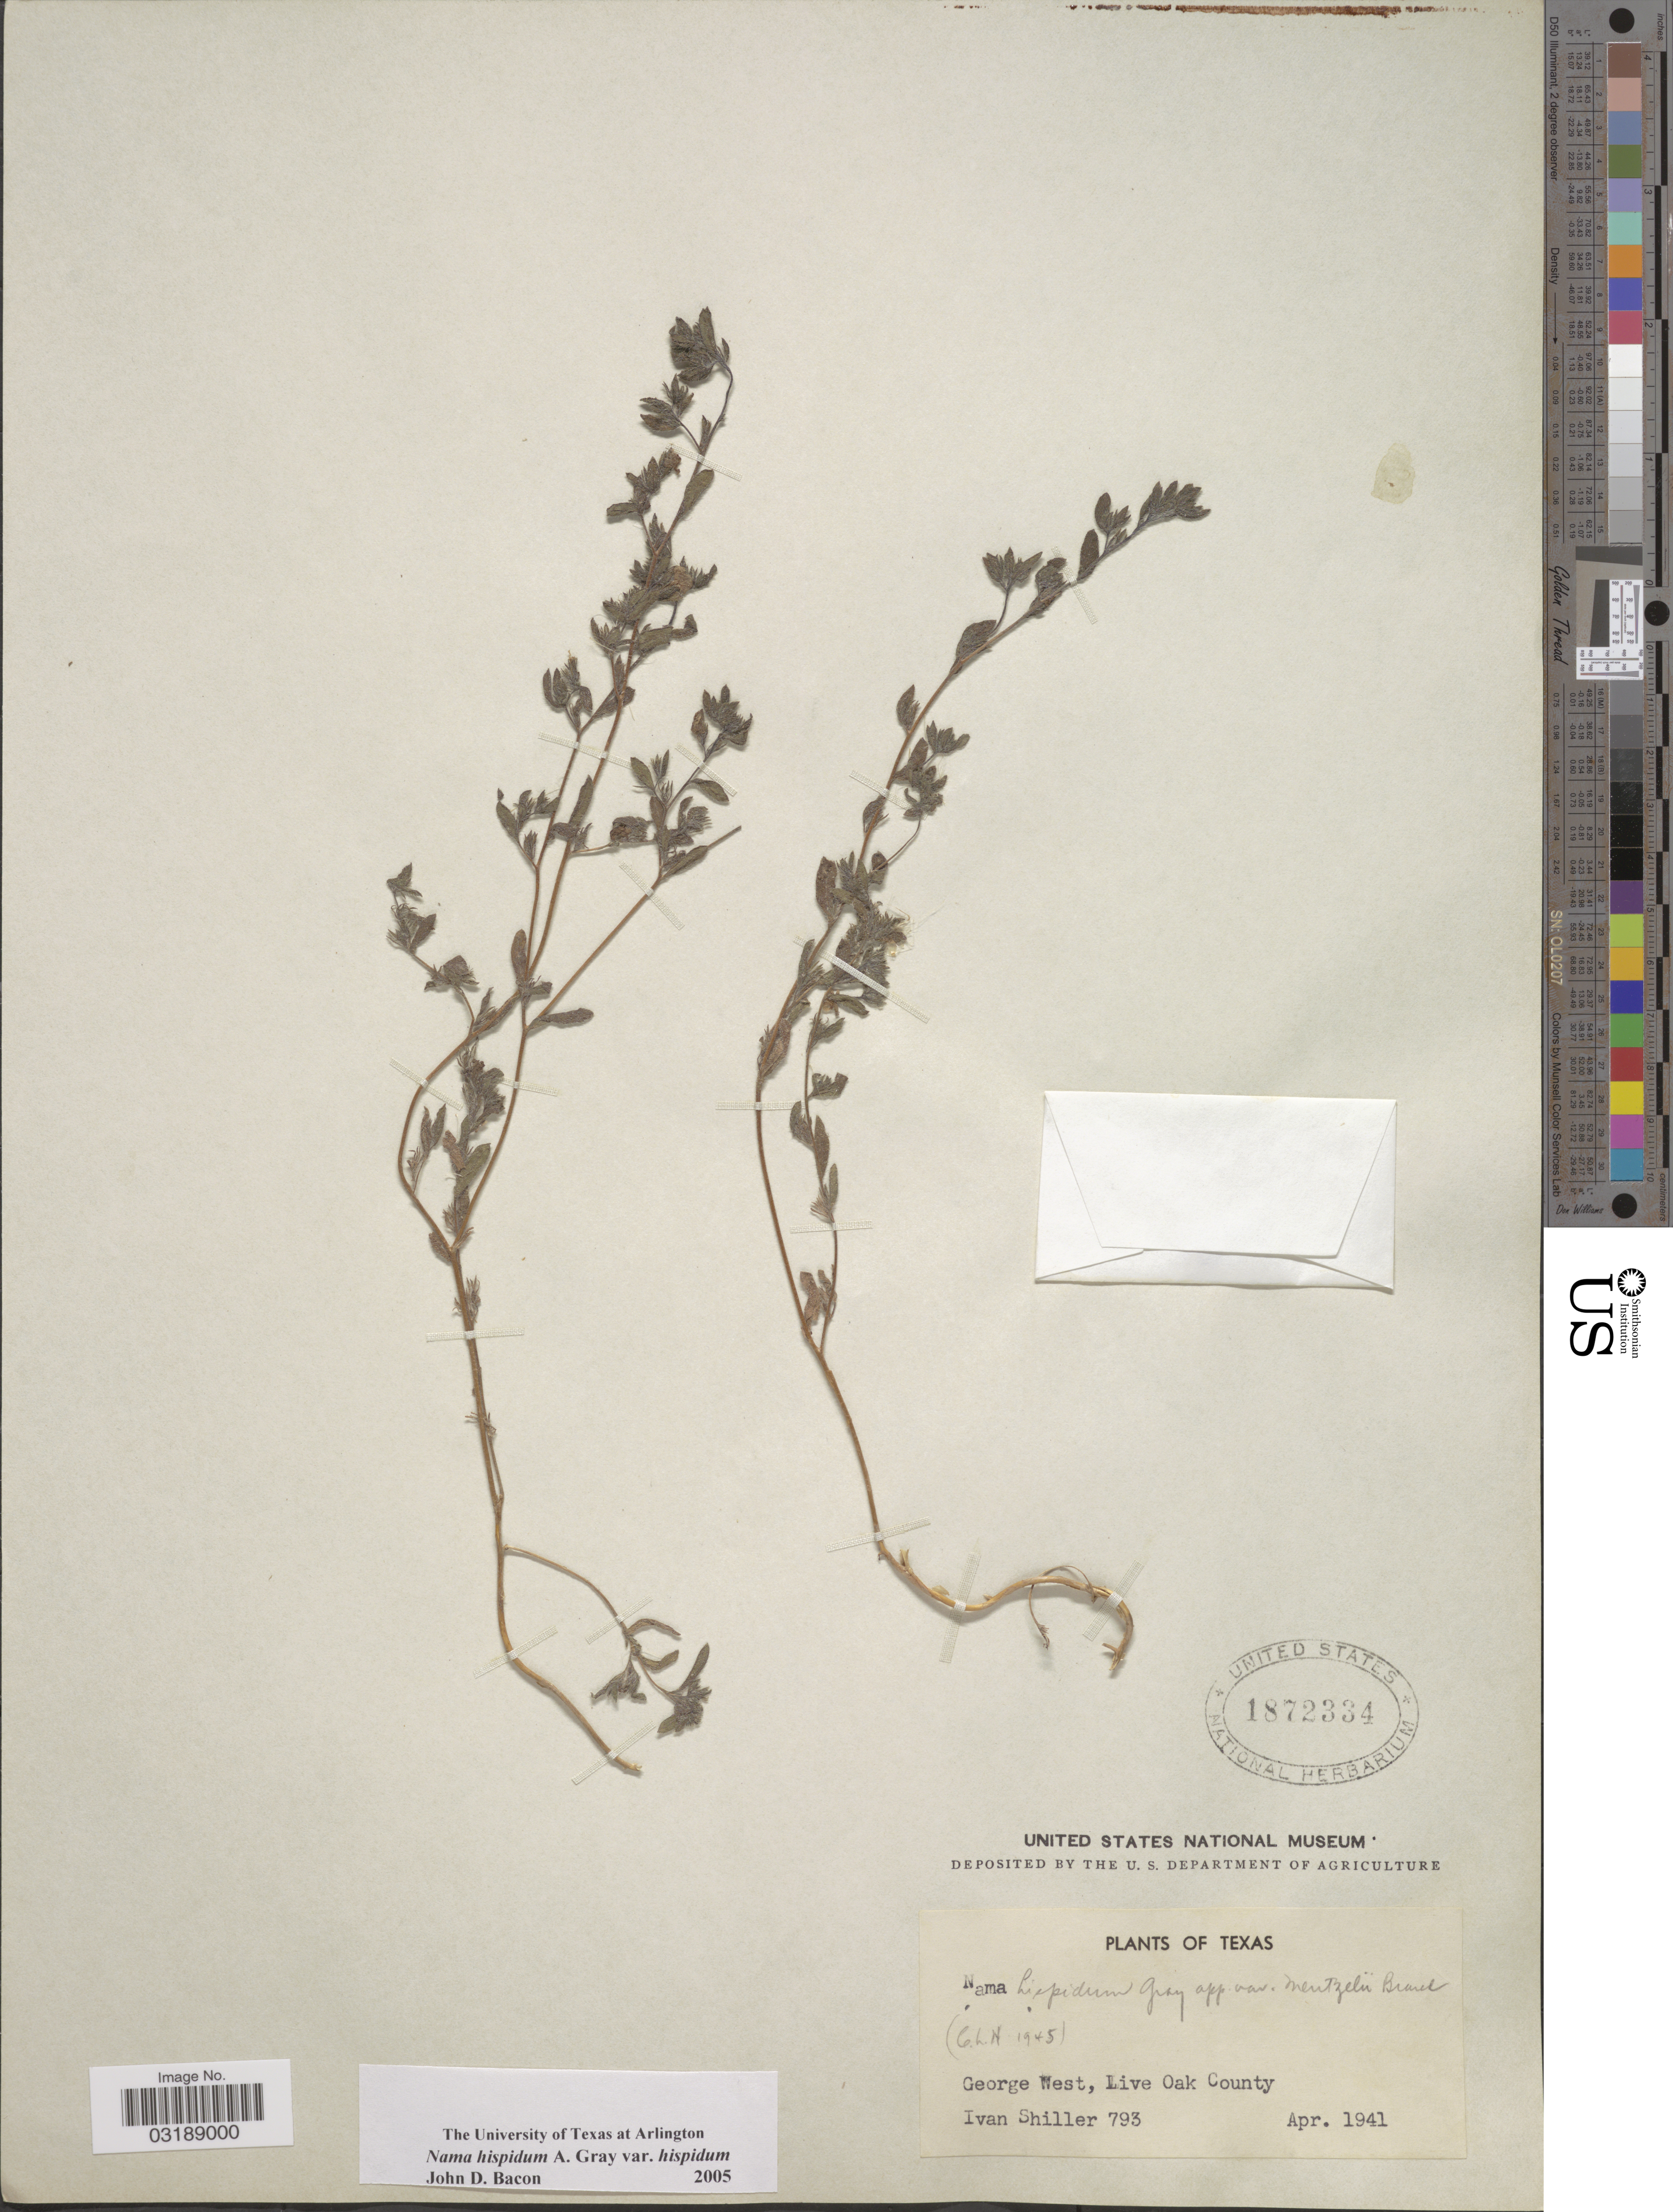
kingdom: Plantae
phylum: Tracheophyta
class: Magnoliopsida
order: Boraginales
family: Namaceae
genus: Nama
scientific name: Nama hispida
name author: A. Gray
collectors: I. Shiller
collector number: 793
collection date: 1941-04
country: United States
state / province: Texas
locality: George West, Live Oak County.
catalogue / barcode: US 1872334